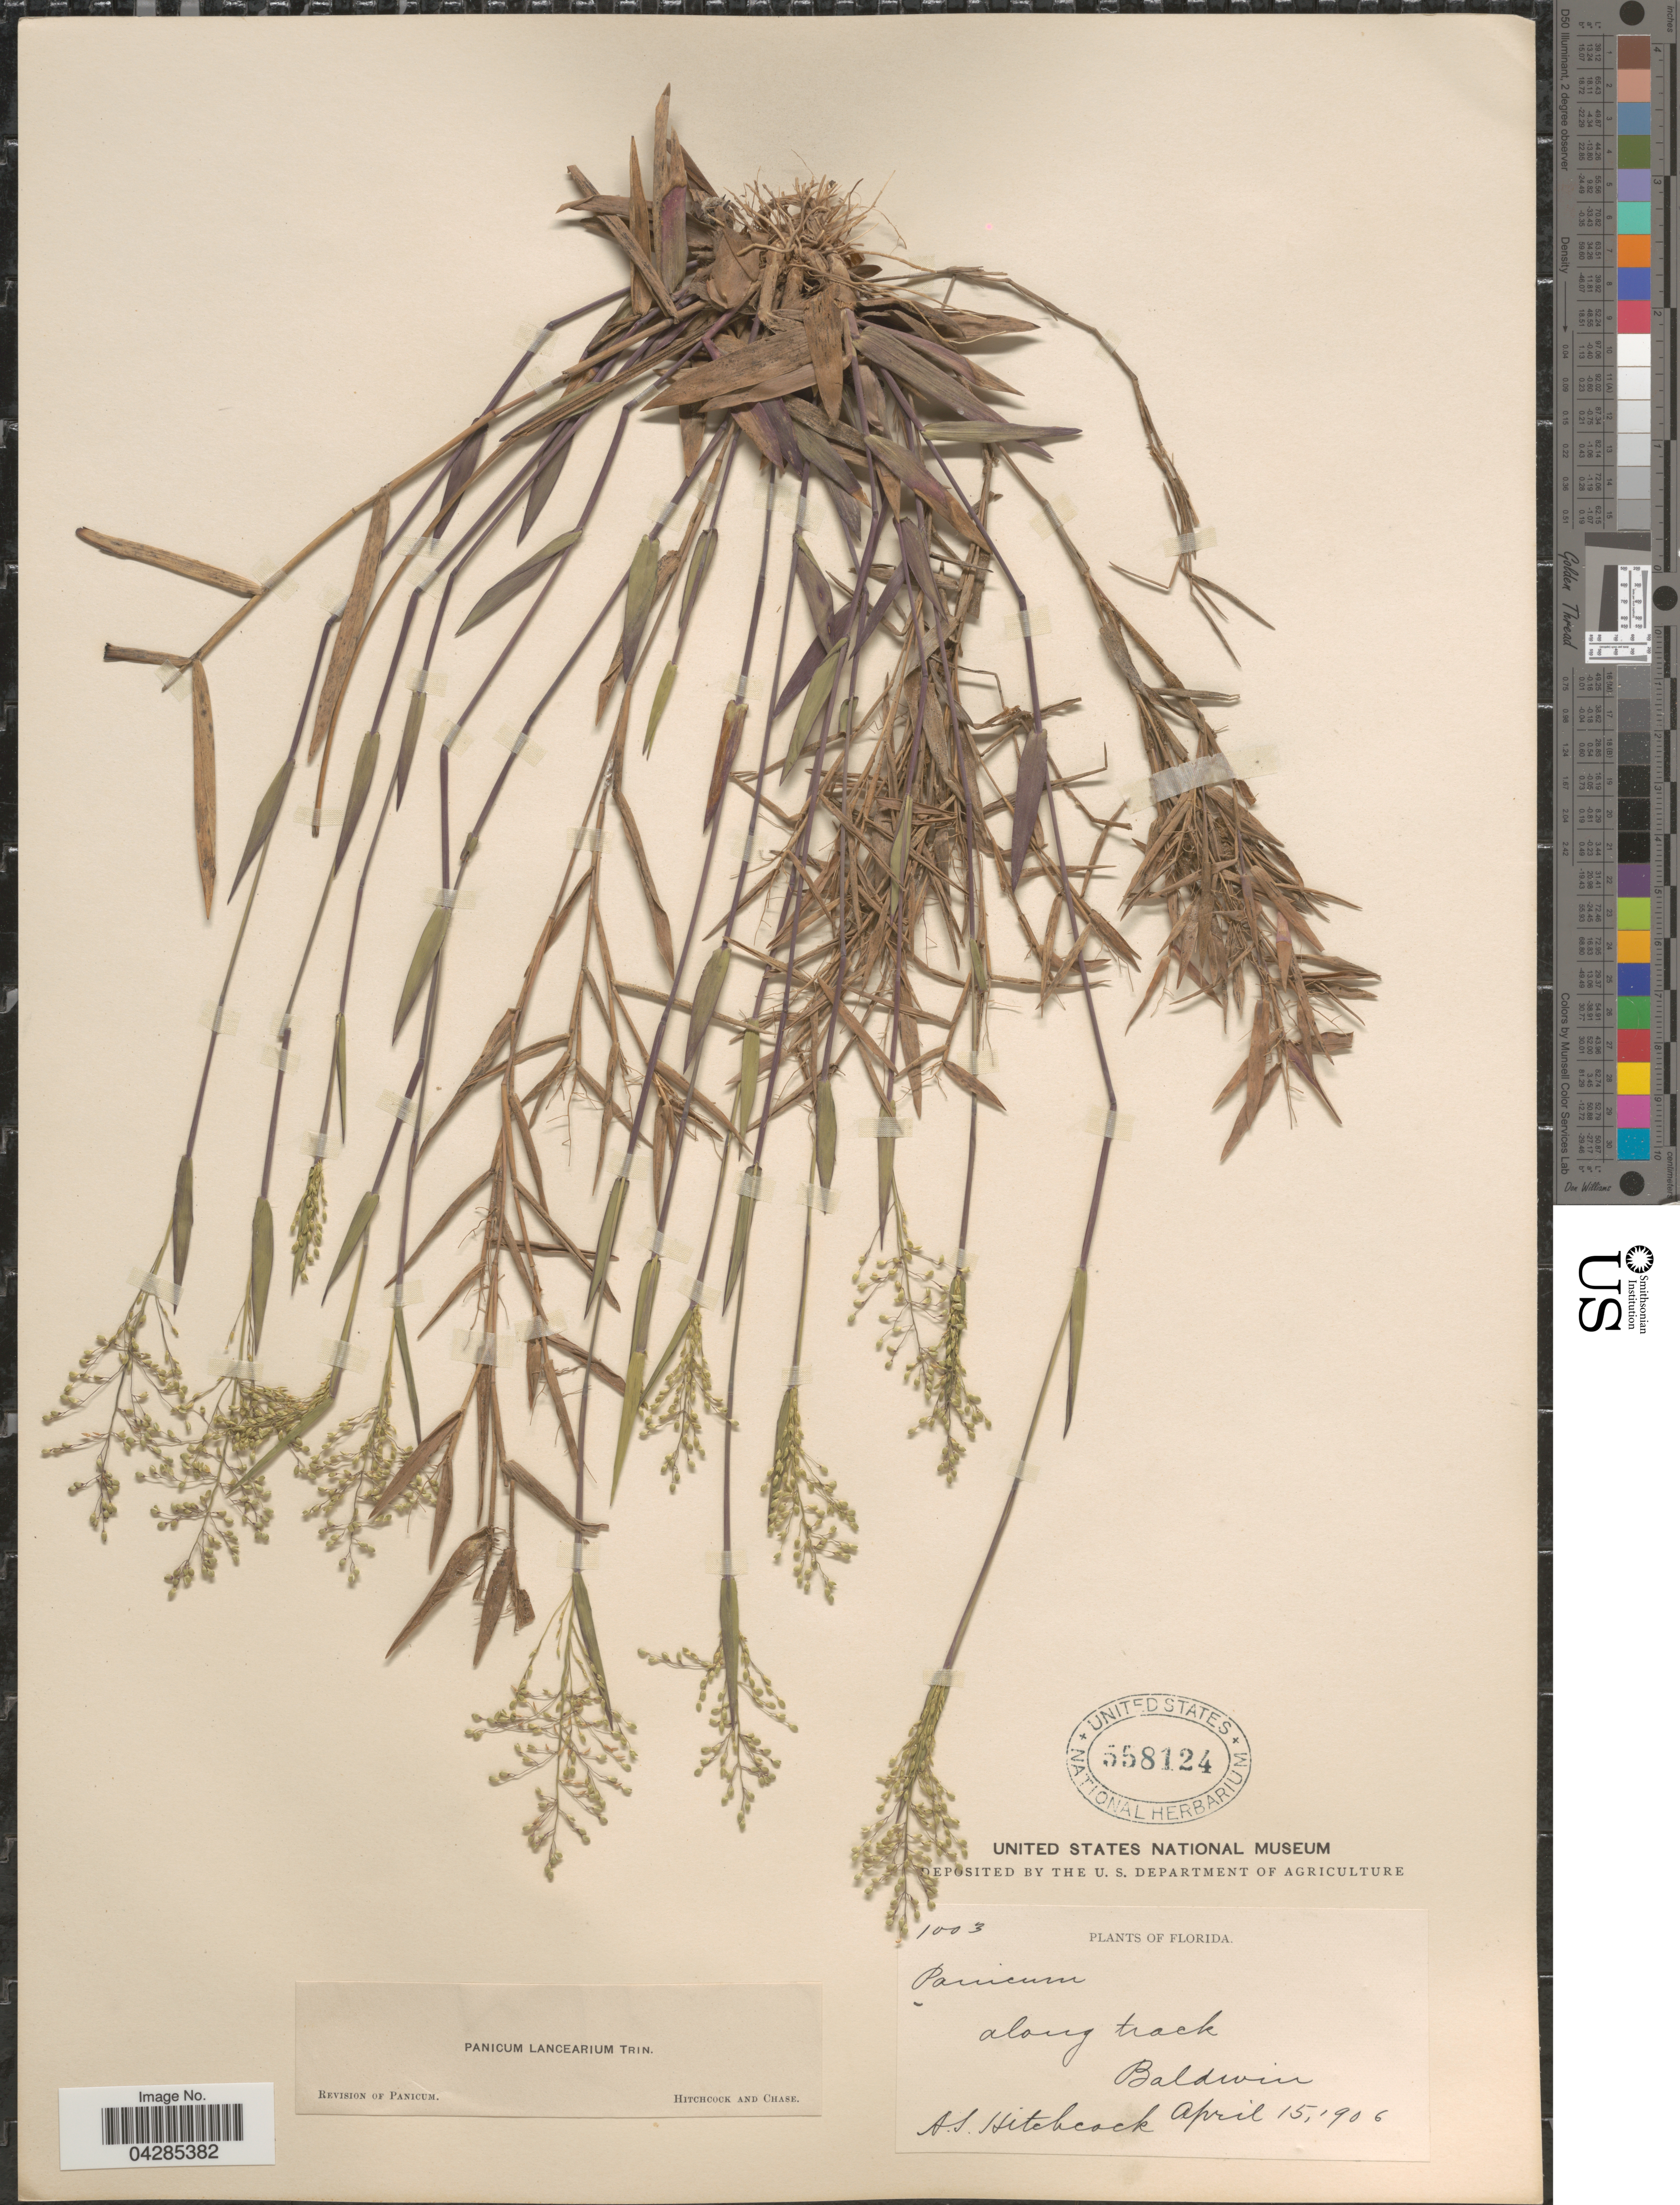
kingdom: Plantae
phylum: Tracheophyta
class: Liliopsida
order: Poales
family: Poaceae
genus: Dichanthelium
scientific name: Dichanthelium portoricense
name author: (Desv. ex Ham.) B.F. Hansen & Wunderlin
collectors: A. S. Hitchcock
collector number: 1003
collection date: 1906-04-15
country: United States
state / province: Florida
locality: Along track, Baldwin.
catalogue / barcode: US 558124